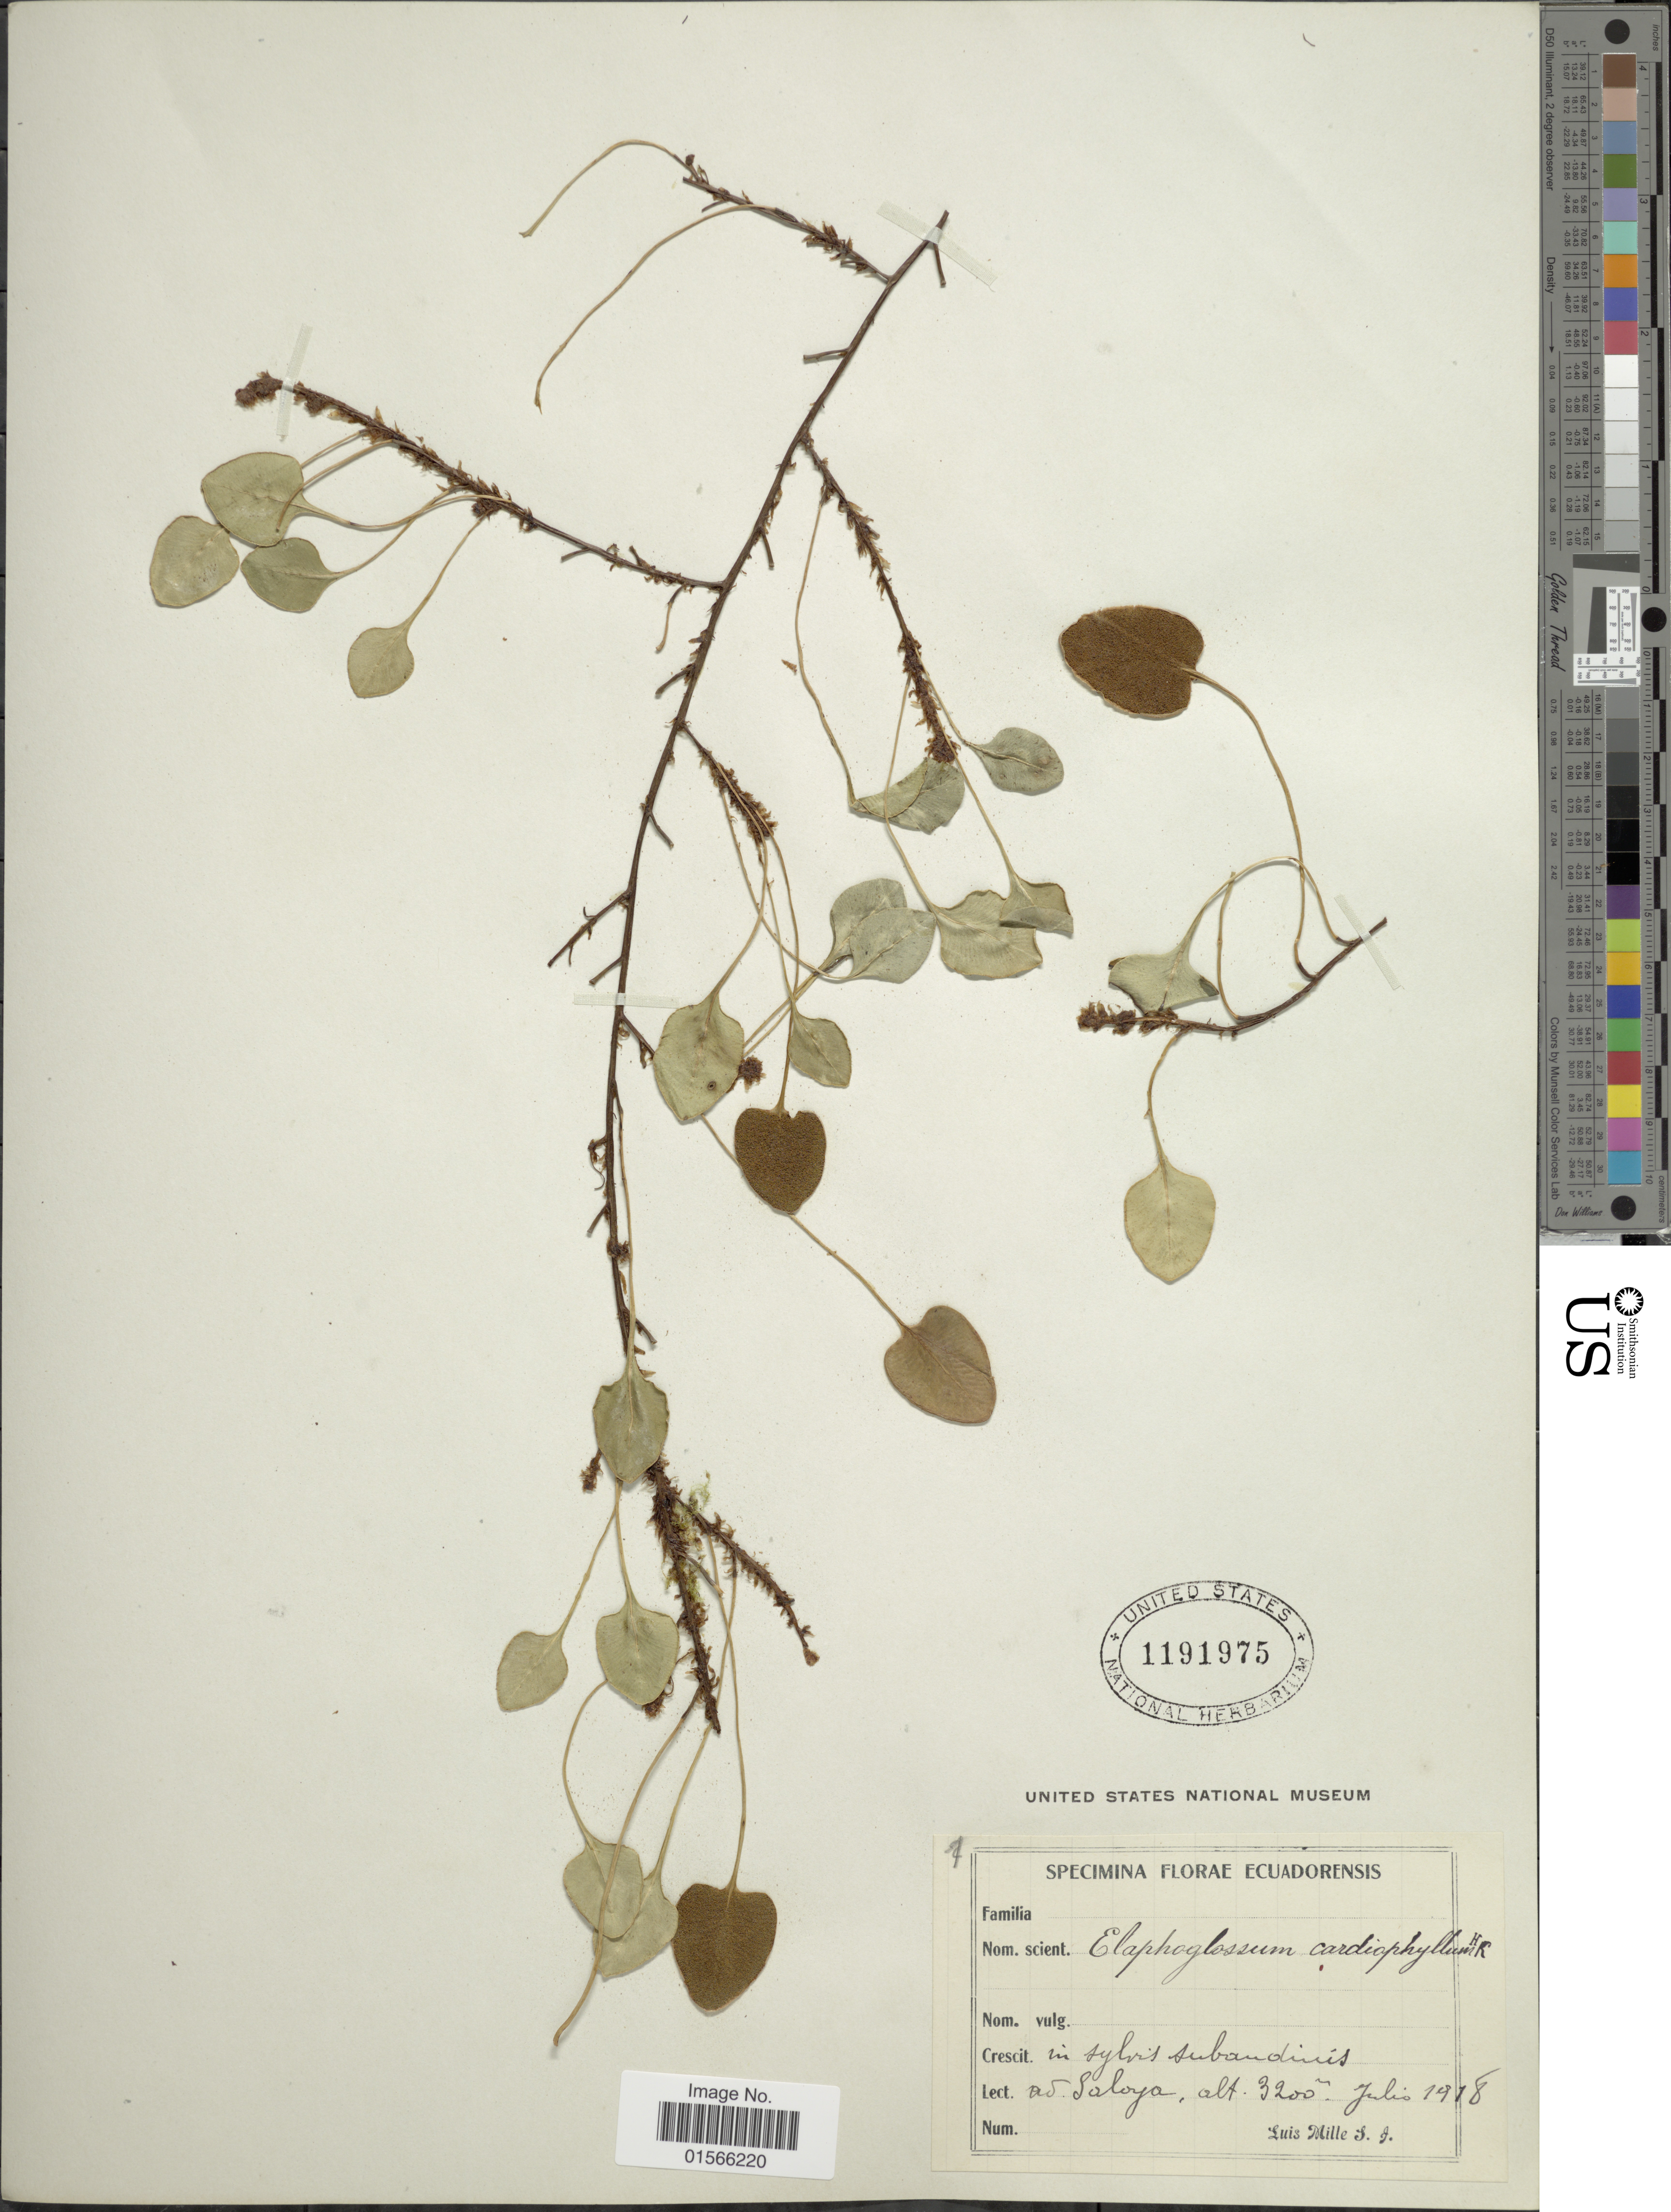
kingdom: Plantae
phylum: Tracheophyta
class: Polypodiopsida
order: Polypodiales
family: Dryopteridaceae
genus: Elaphoglossum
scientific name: Elaphoglossum cardiophyllum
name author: (Hook.) T. Moore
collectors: L. Mille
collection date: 1918-07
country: Ecuador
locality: In sylvis subandinis ad Saloya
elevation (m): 3200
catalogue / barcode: US 1191975